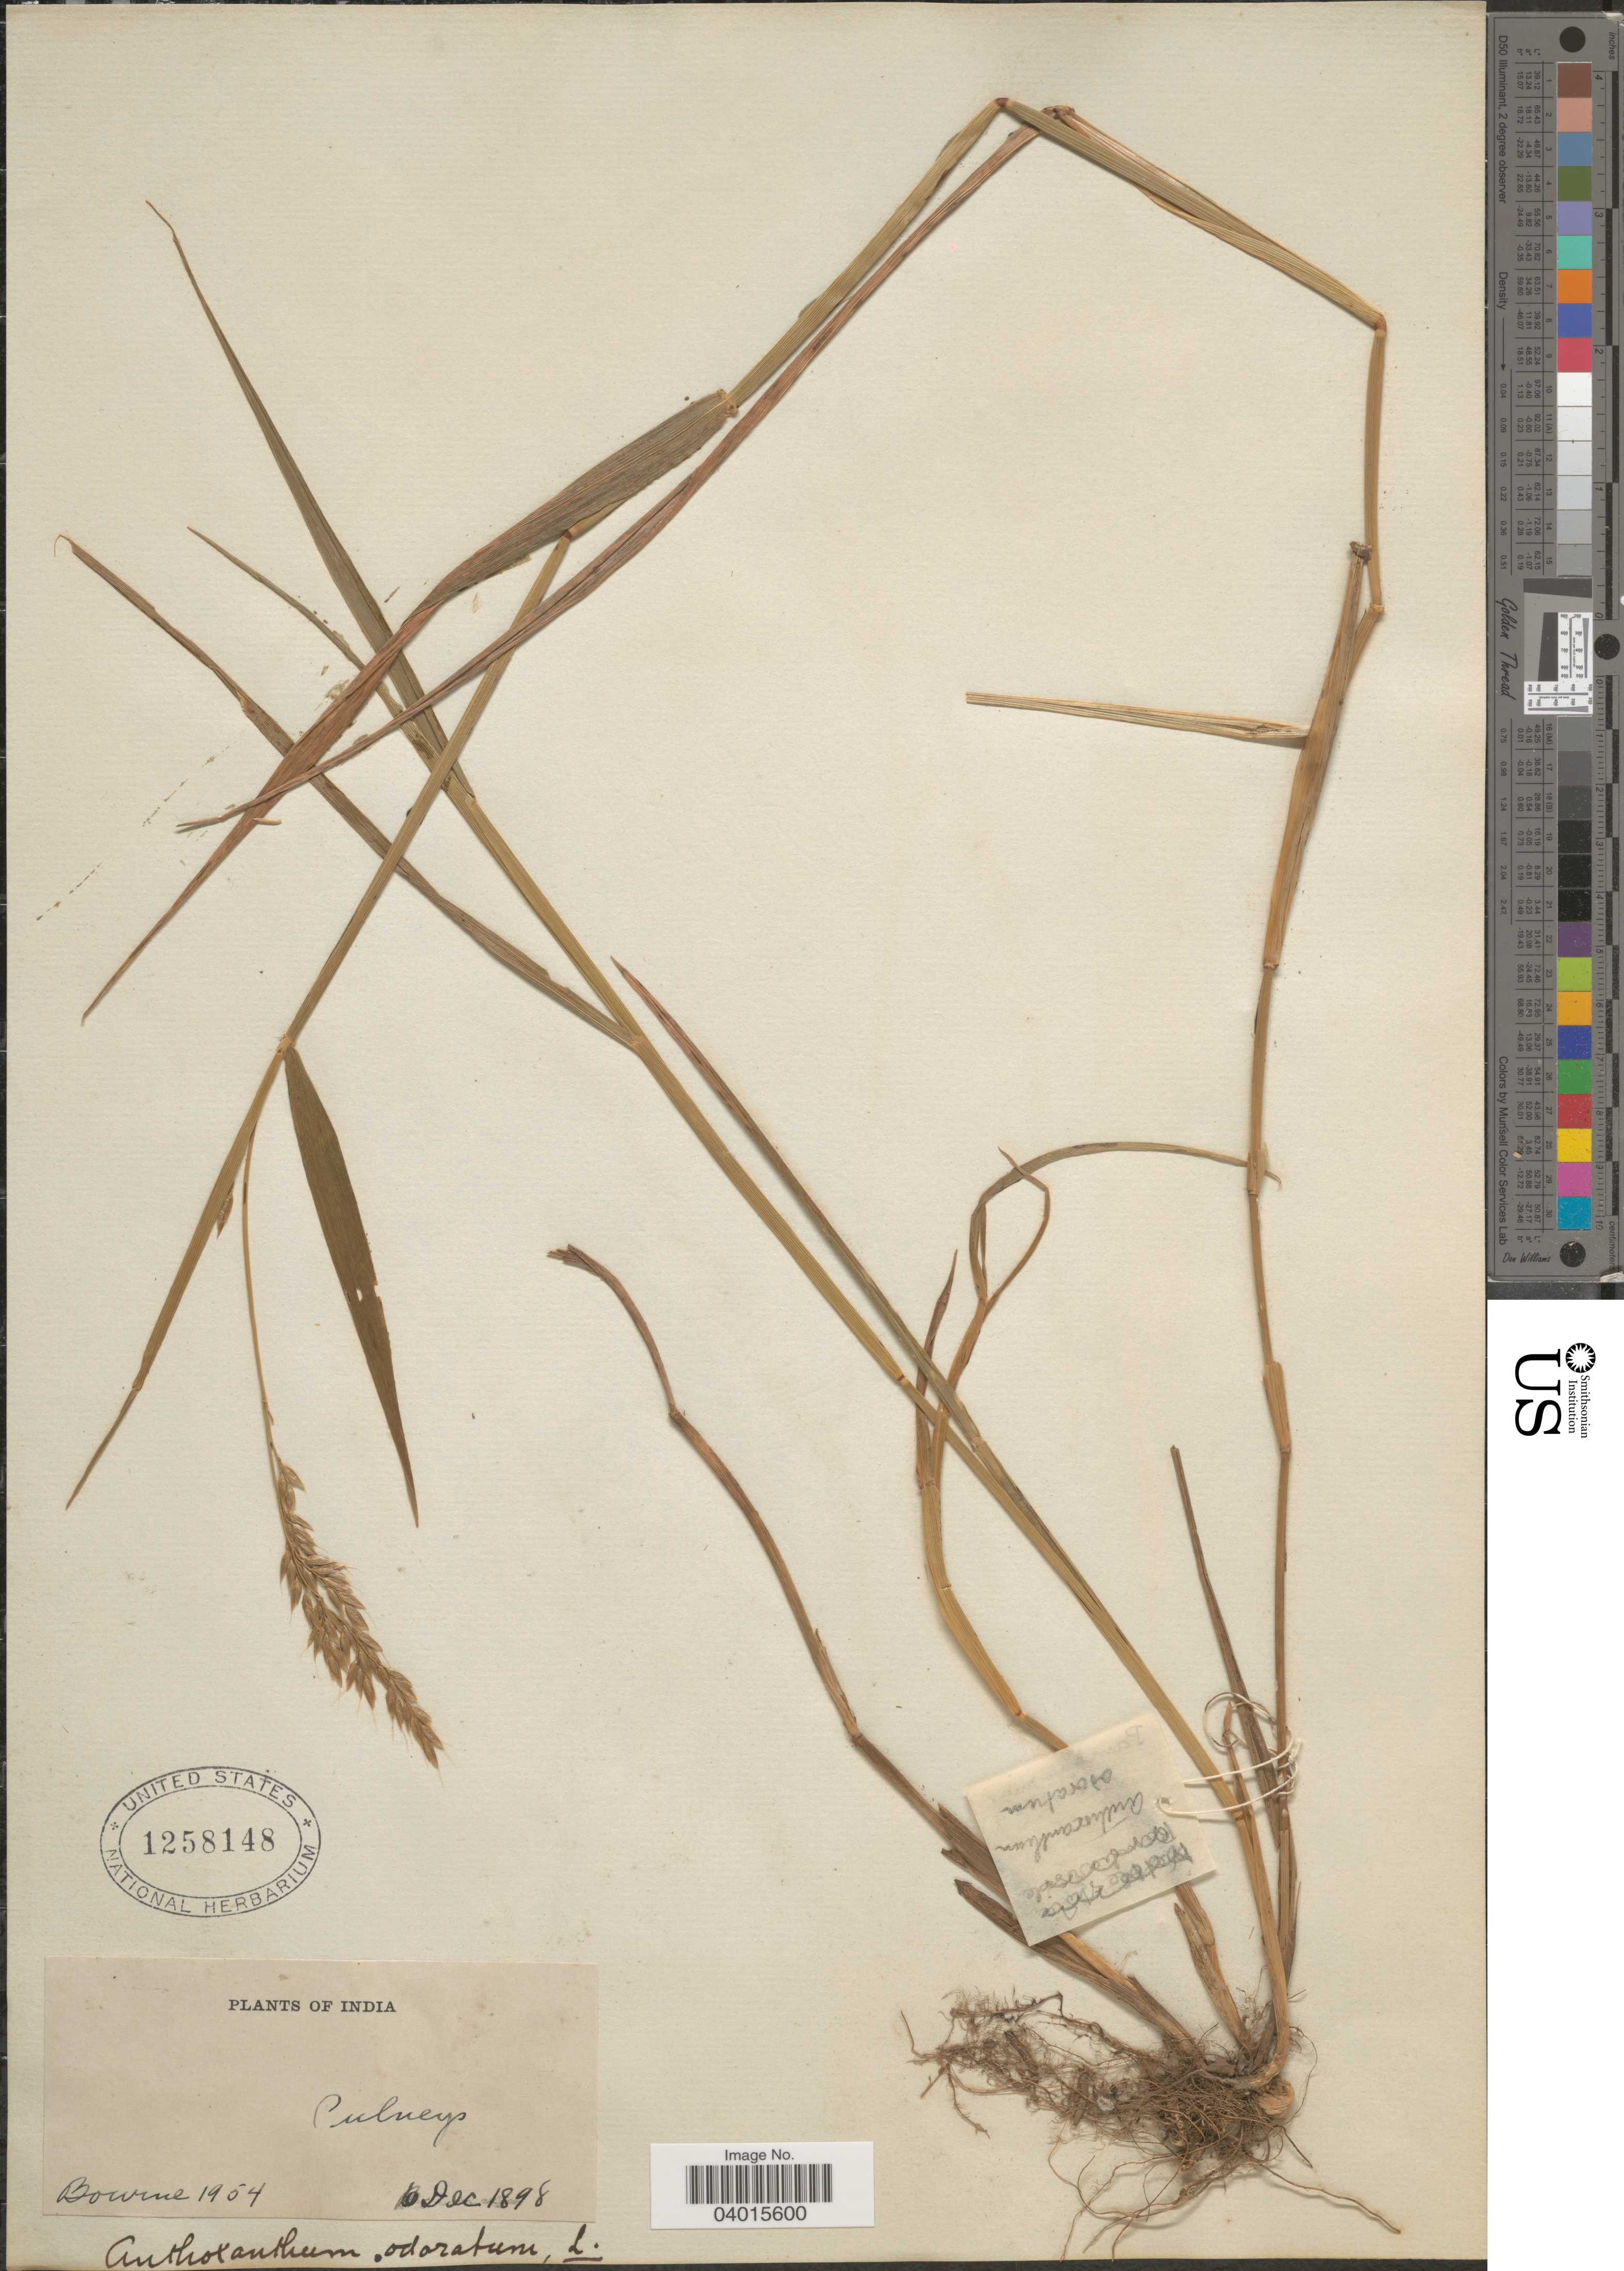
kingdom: Plantae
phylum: Tracheophyta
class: Liliopsida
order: Poales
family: Poaceae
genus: Anthoxanthum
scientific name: Anthoxanthum odoratum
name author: L.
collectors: -- Bourne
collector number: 1954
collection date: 1898-12-06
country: India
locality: Pulneys.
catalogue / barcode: US 1258148